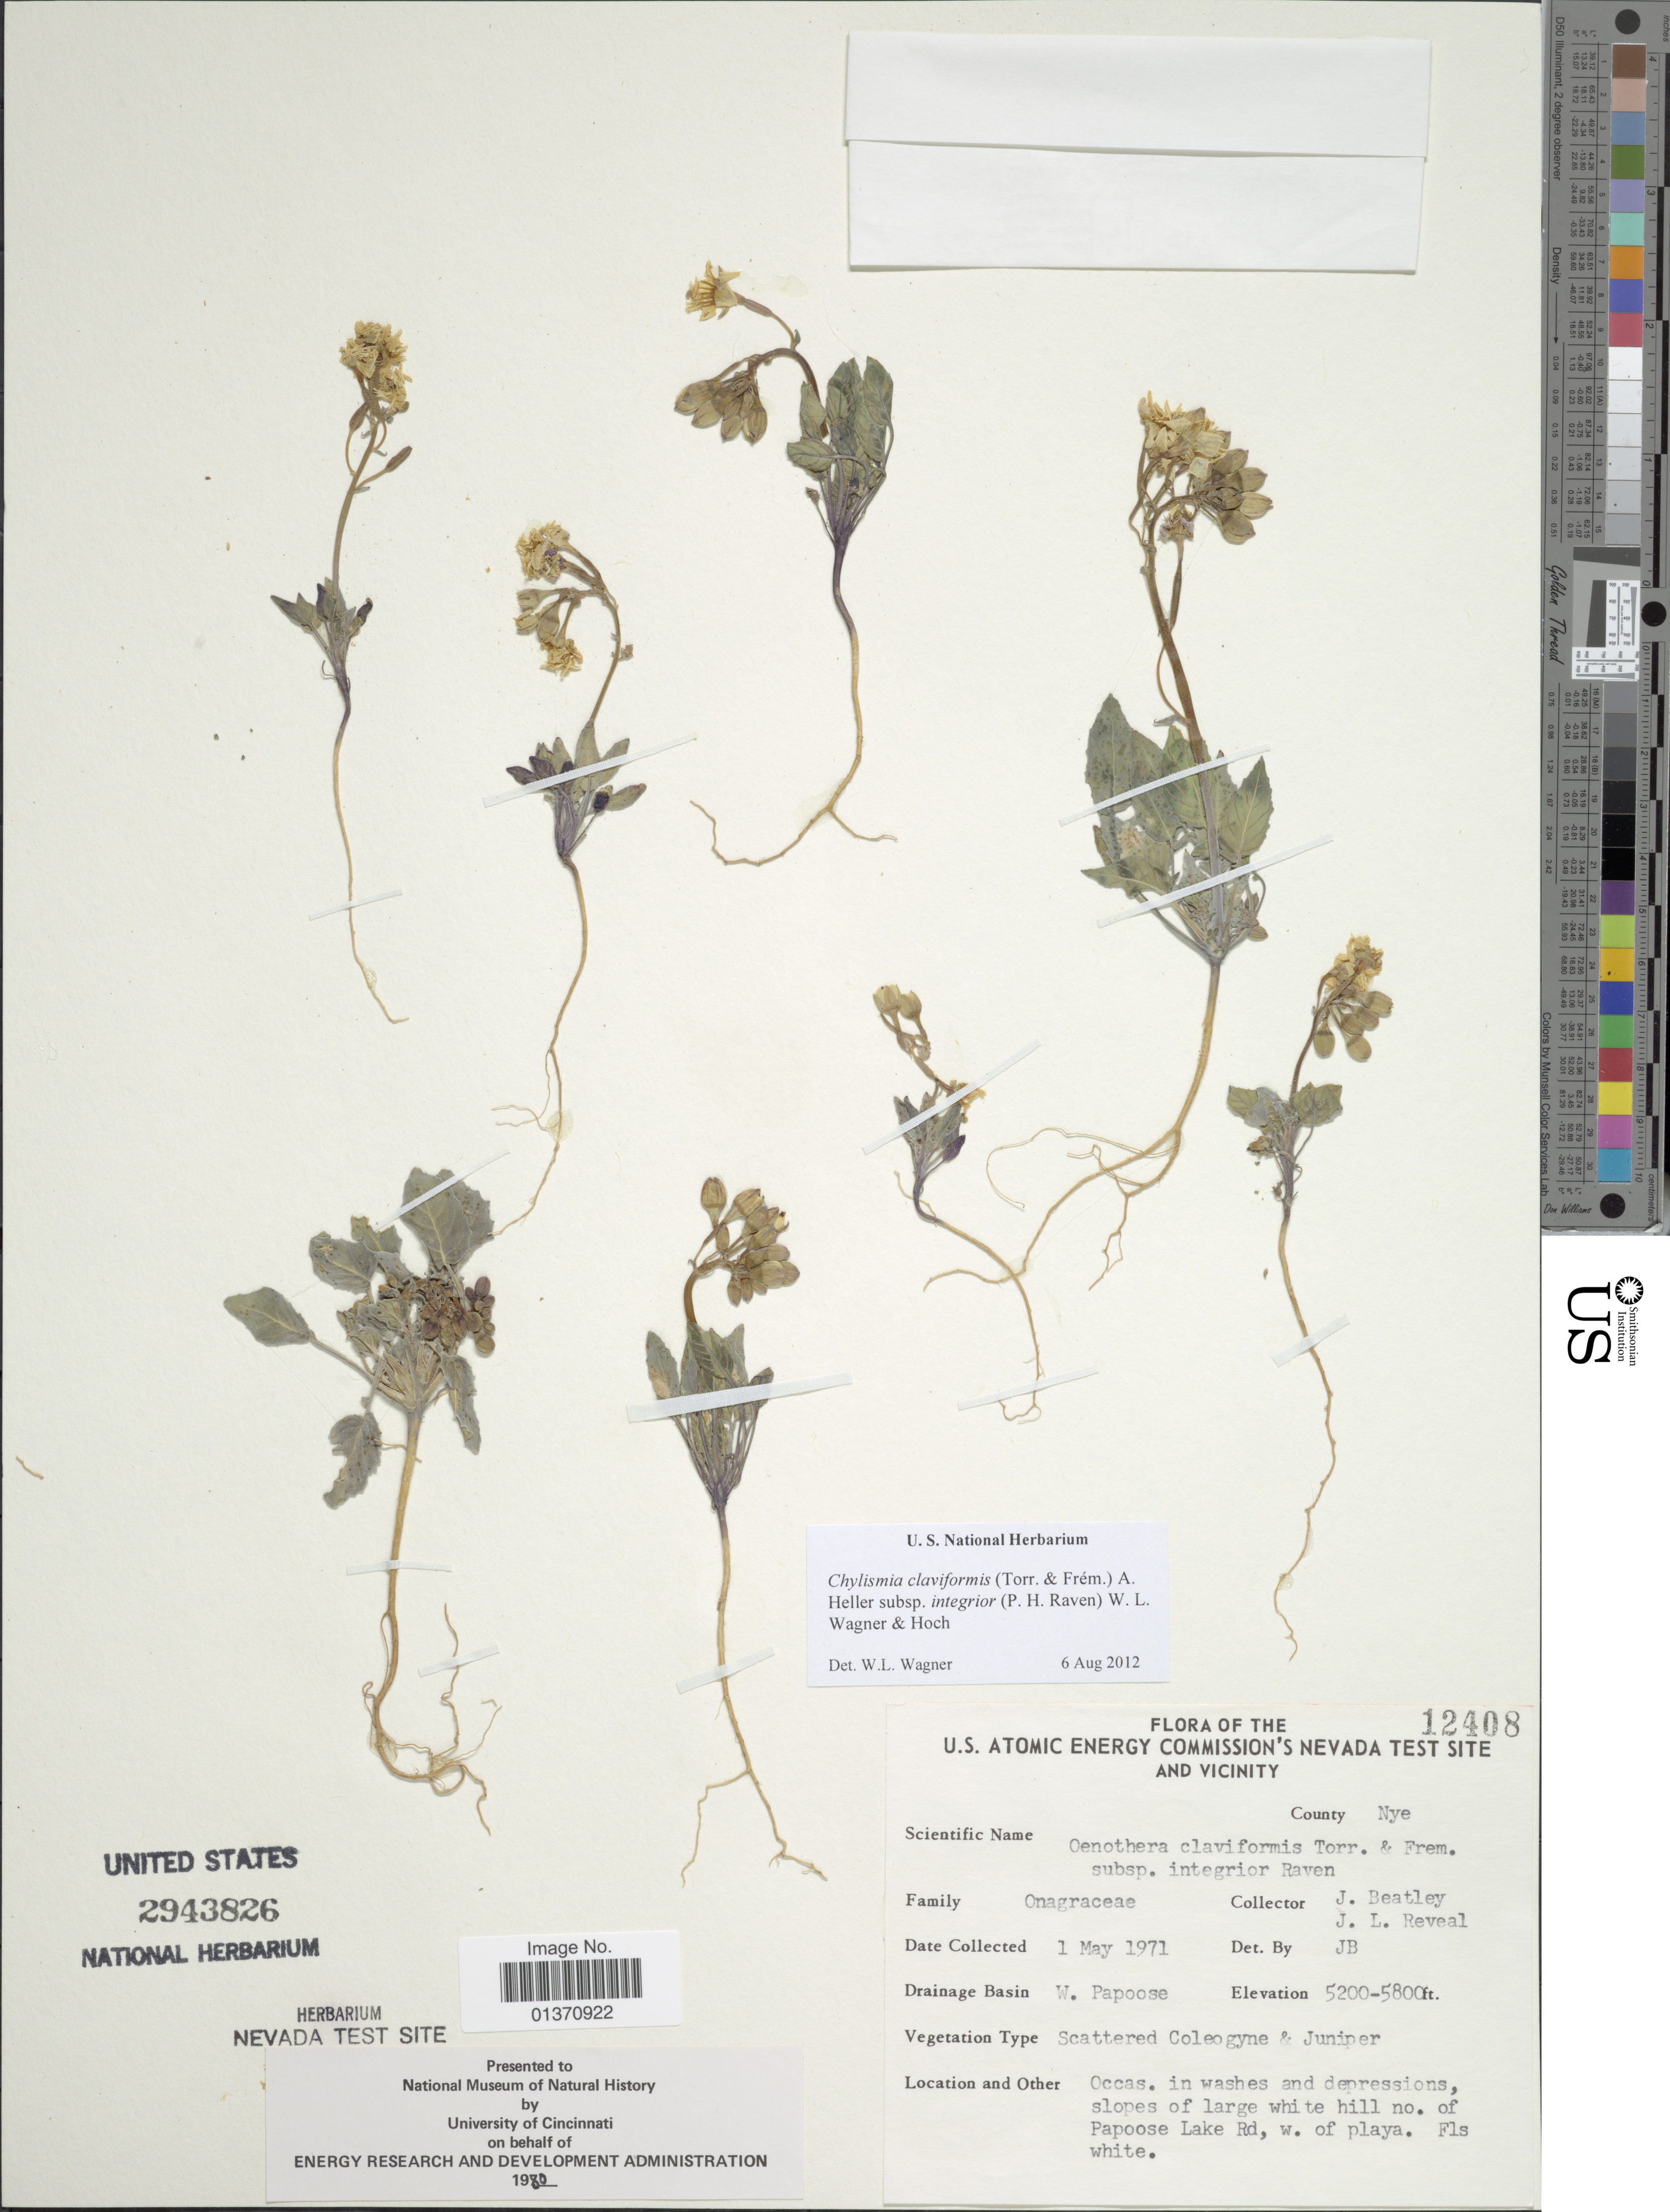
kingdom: Plantae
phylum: Tracheophyta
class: Magnoliopsida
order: Myrtales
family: Onagraceae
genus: Chylismia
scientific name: Chylismia claviformis subsp. integrior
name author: (P.H. Raven) W.L. Wagner & Hoch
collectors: J. C. Beatley & J. L. Reveal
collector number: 12408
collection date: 1971-05-01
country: United States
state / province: Nevada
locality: U. S. Atomic Energy Commission's Nevada Test Site and Vicinity, County Nye, W. Papoose, occas. in washes and depressions, slopes of large white hill no. of Papoose Lake Rd, w. of playa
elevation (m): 1585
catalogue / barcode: US 2943826